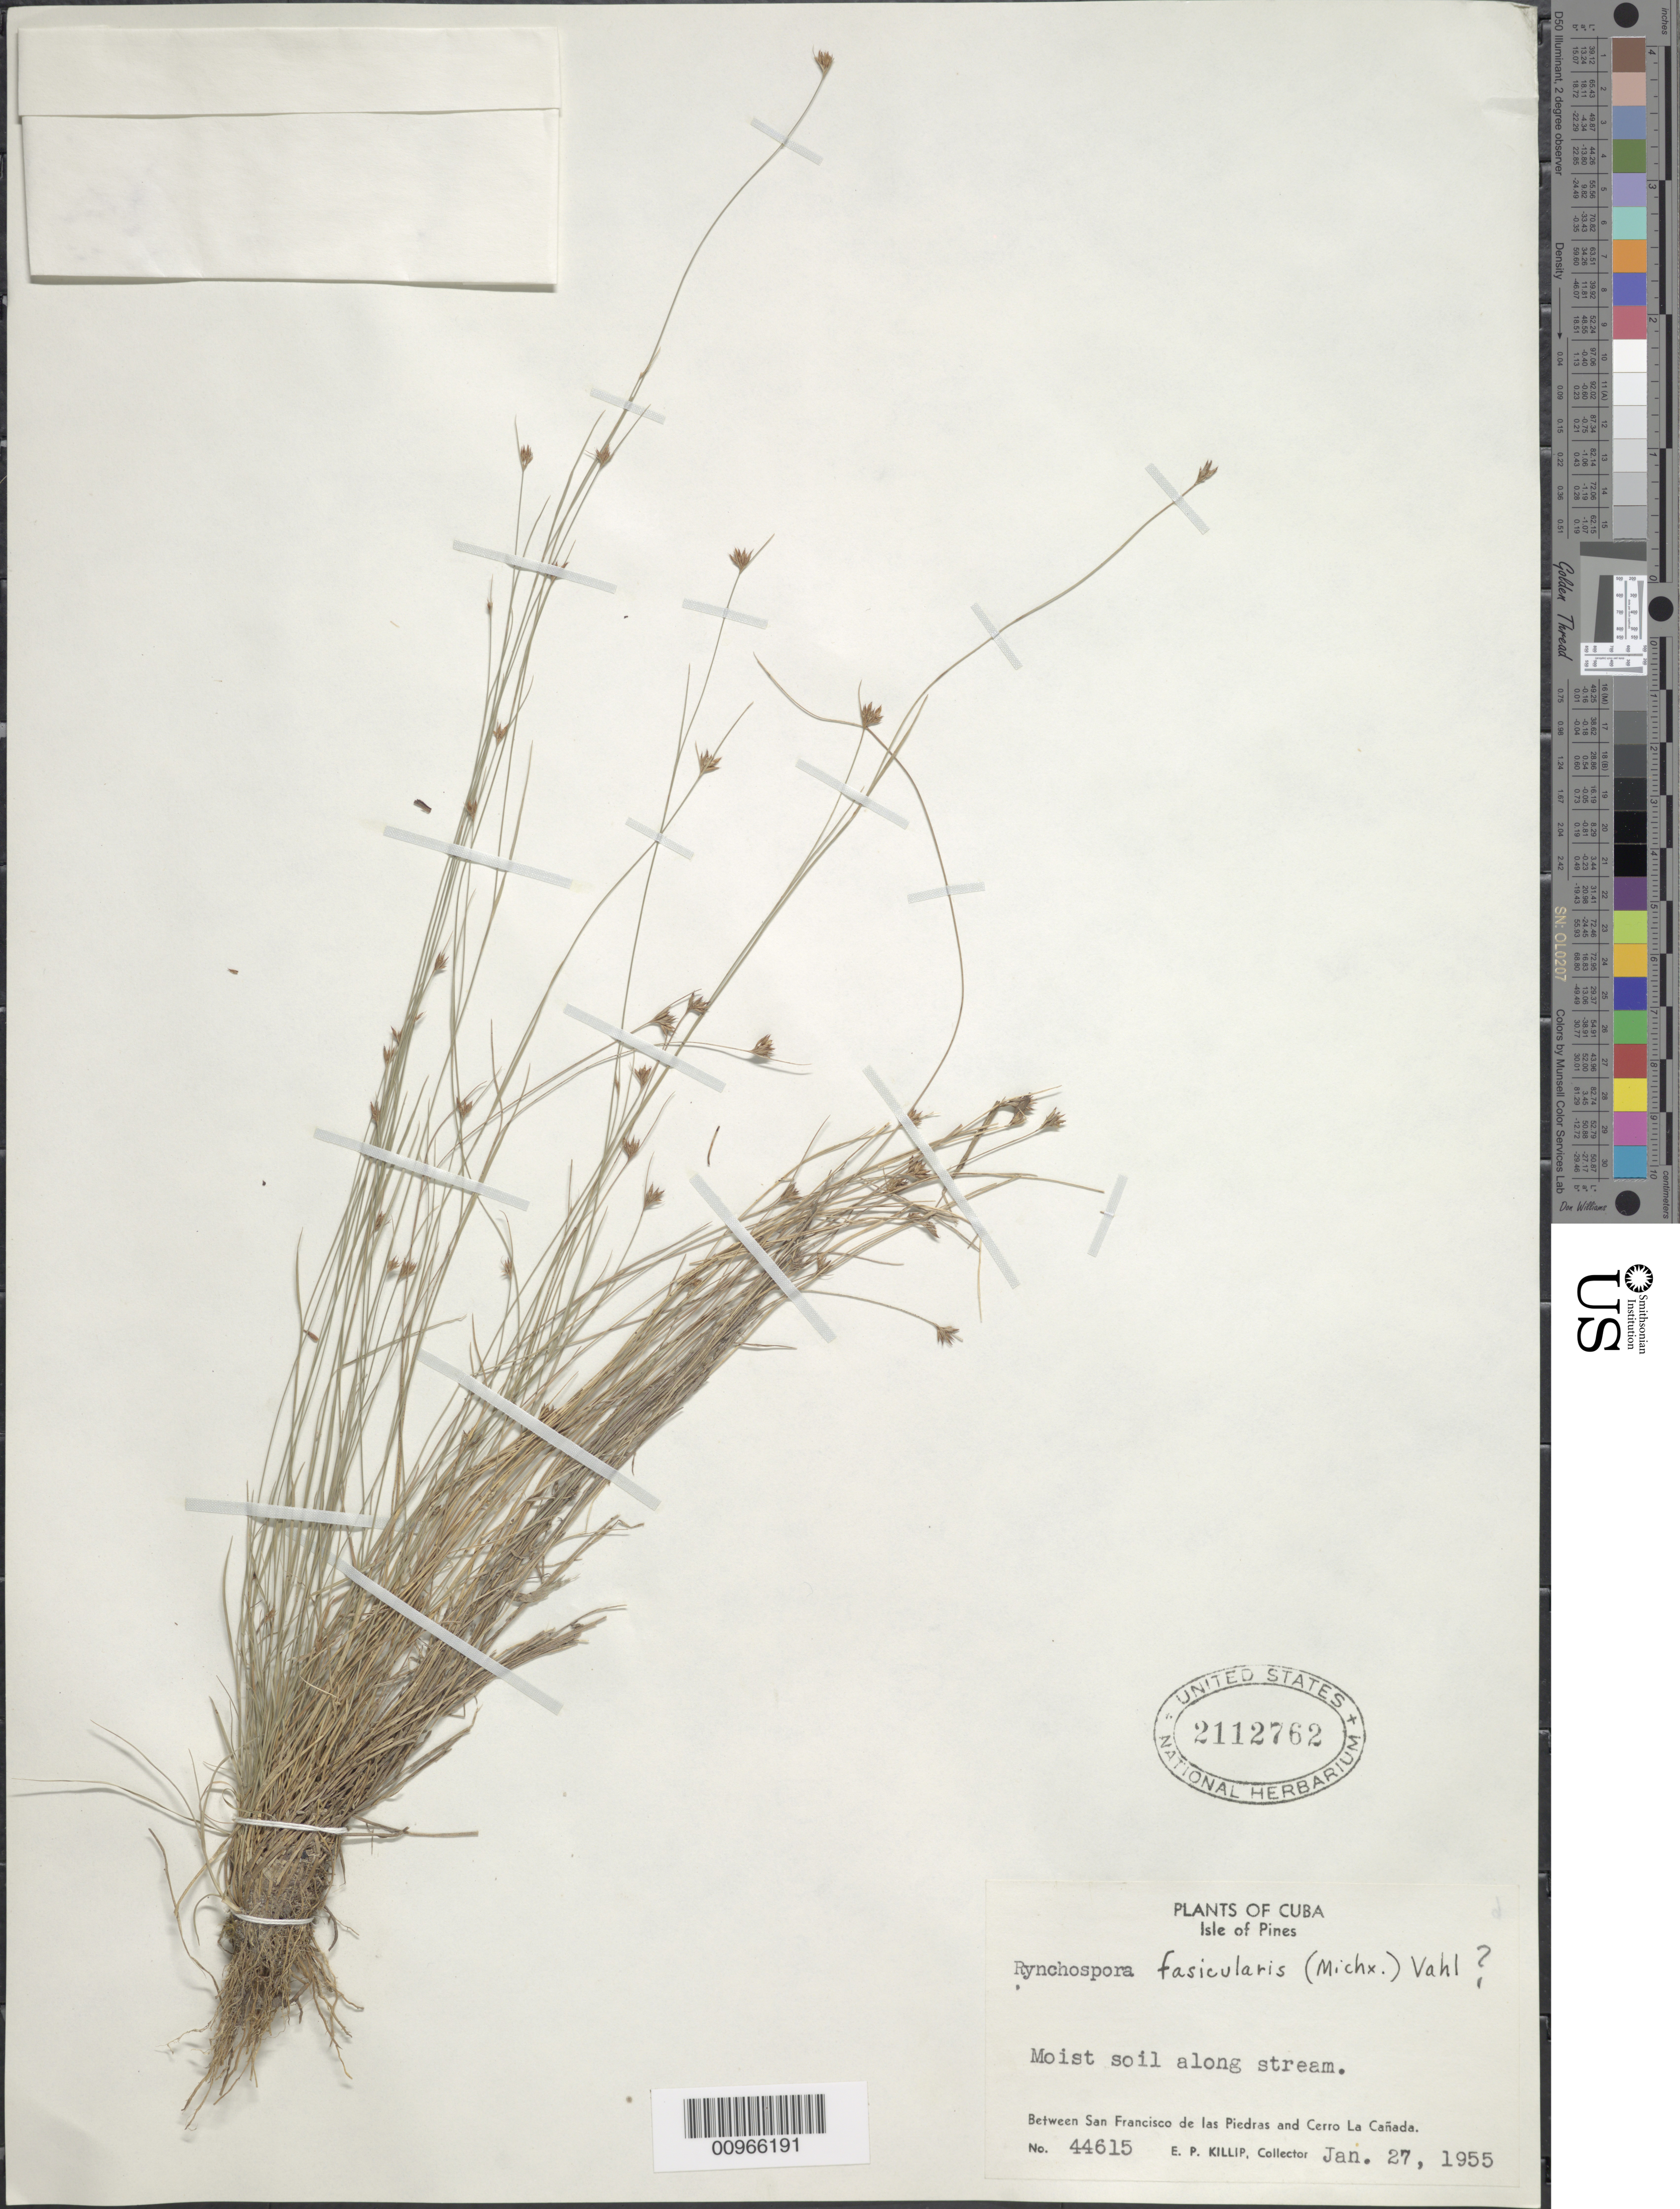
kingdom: Plantae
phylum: Tracheophyta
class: Liliopsida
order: Poales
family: Cyperaceae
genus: Rhynchospora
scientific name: Rhynchospora sp.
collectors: E. P. Killip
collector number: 44615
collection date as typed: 27 Jan 1955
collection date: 1955-01-27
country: Cuba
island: Isla de la Juventud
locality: Isle of Pines, between San Francisco de las Piedras and Cerro La Cañada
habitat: Moist soil along stream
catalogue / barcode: US 2112762